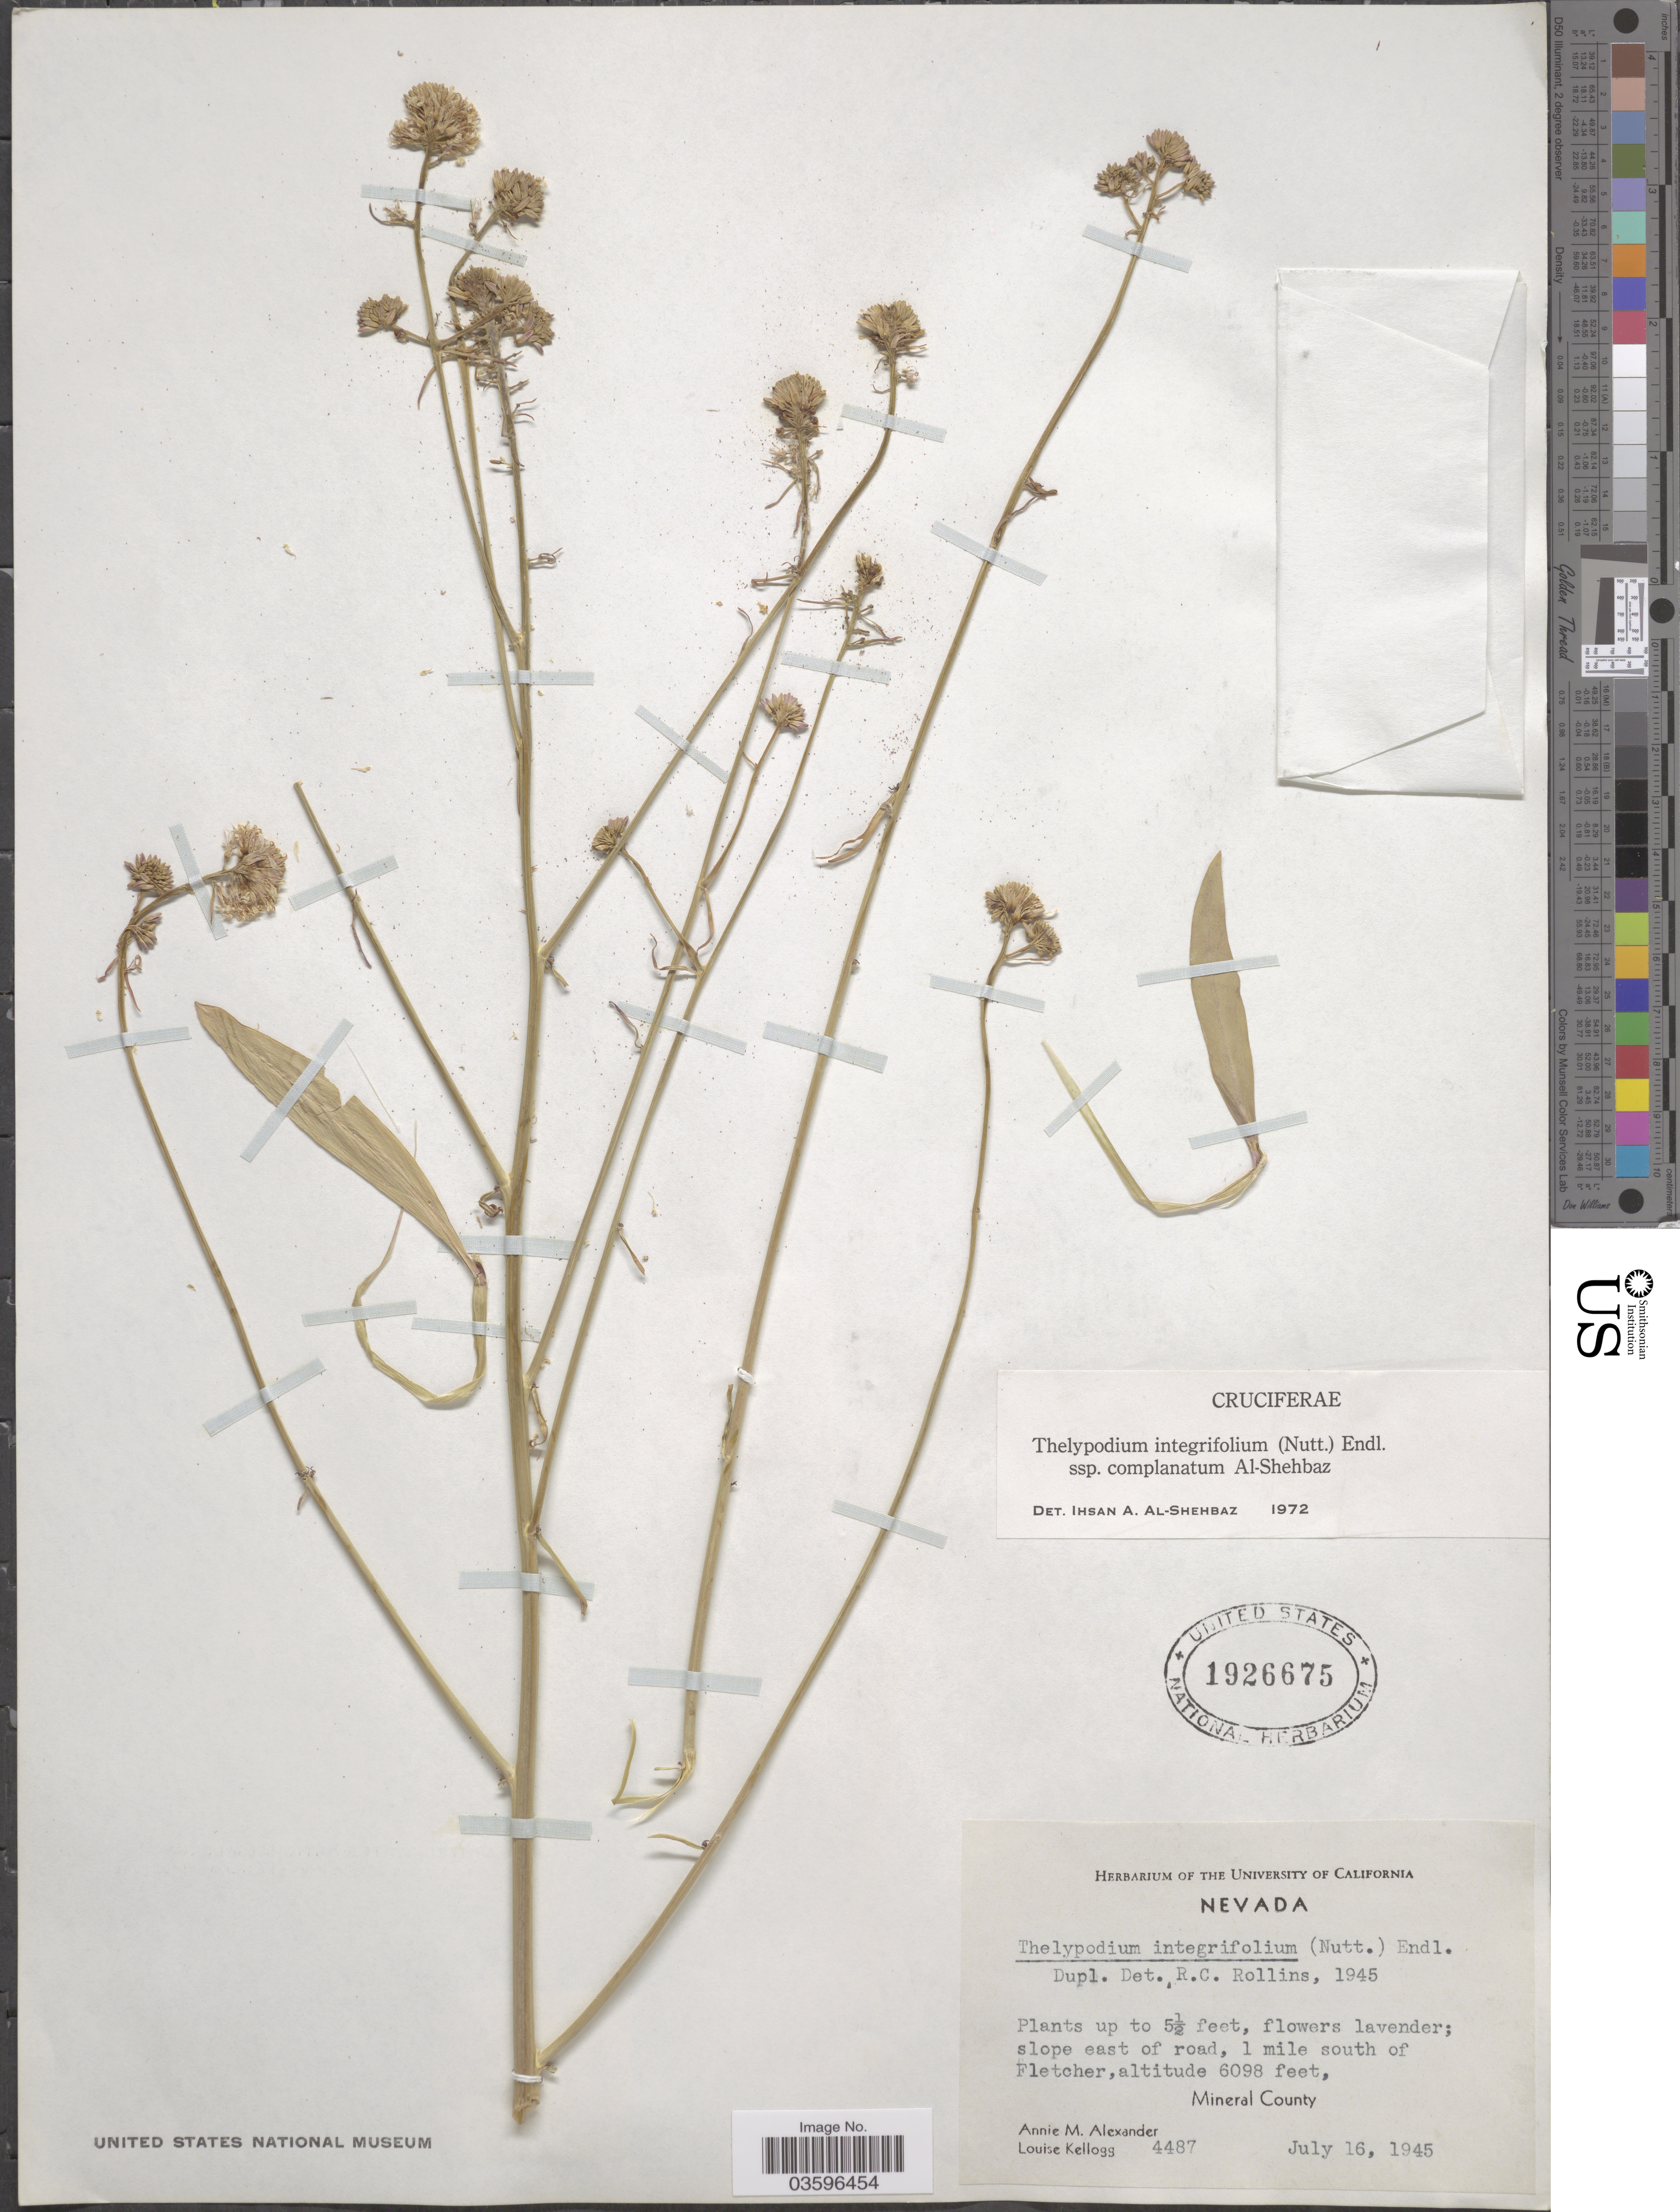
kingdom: Plantae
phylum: Tracheophyta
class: Magnoliopsida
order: Brassicales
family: Brassicaceae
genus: Thelypodium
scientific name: Thelypodium integrifolium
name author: (Nutt.) Endl.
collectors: A. M. Alexander & L. Kellogg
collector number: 4487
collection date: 1945-07-16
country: United States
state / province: Nevada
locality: Slope east of road, 1 mile south of Fletcher, Mineral County.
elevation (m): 1859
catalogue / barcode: US 1926675